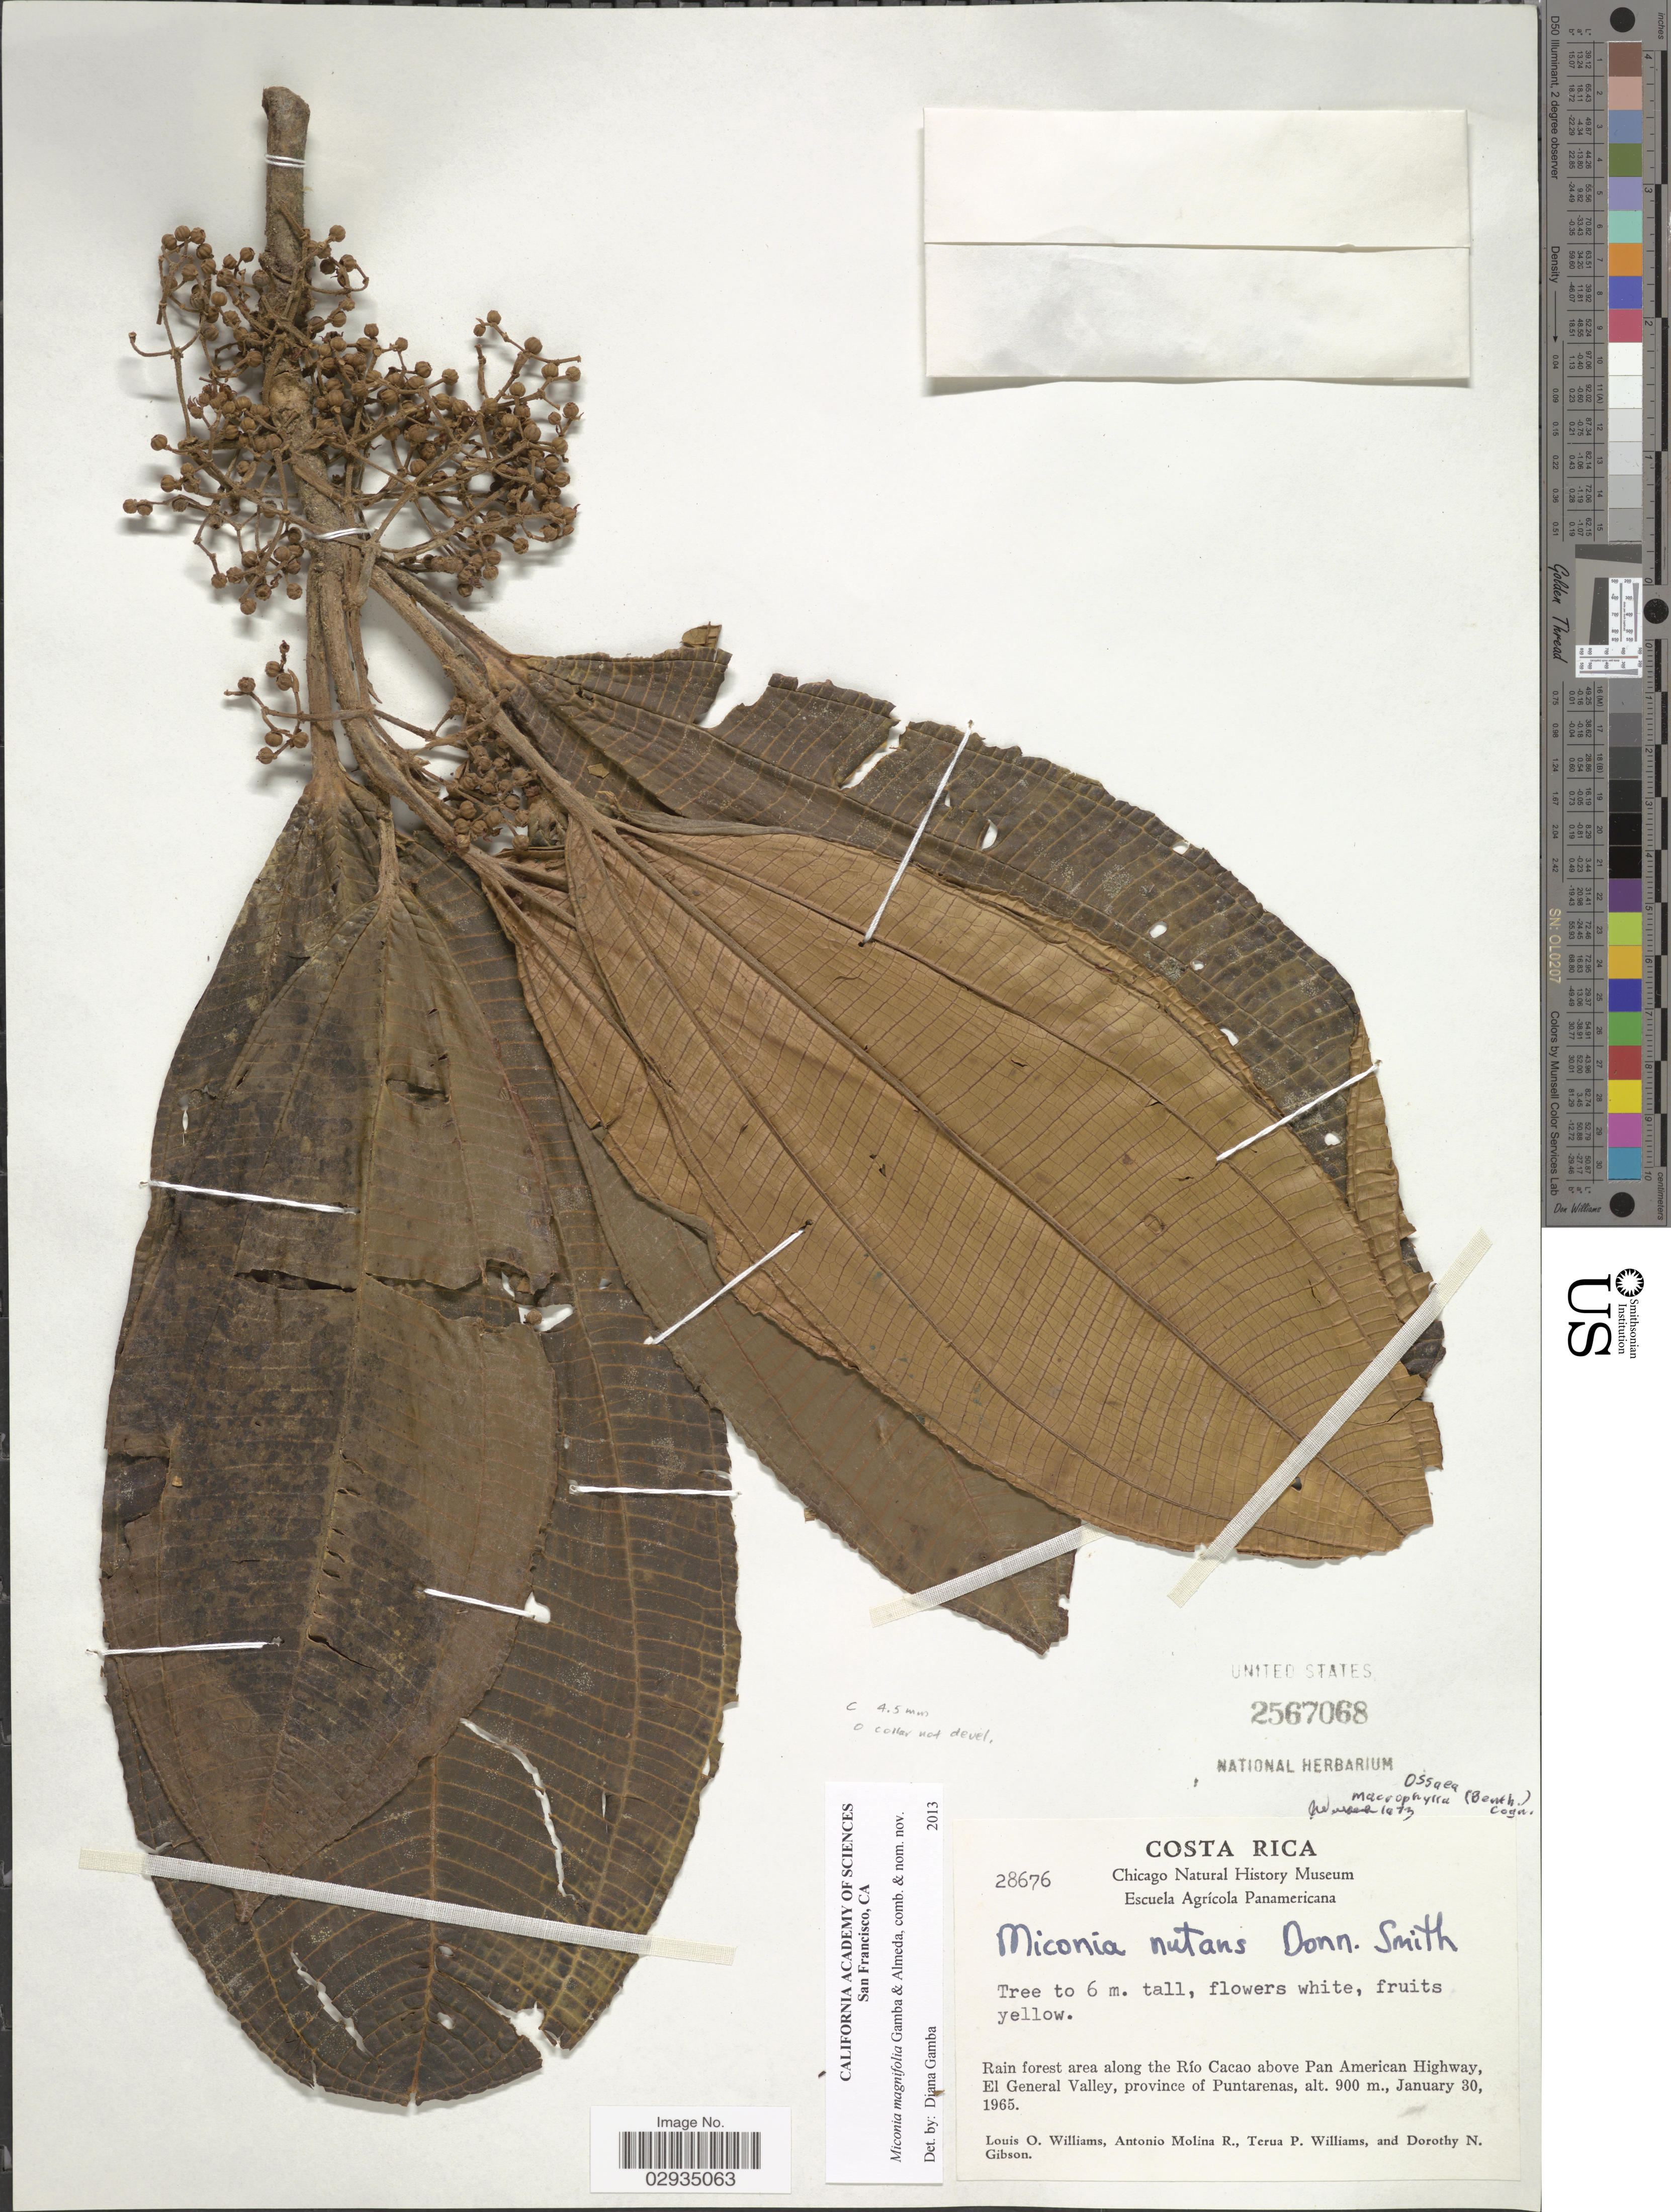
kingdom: Plantae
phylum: Tracheophyta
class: Magnoliopsida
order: Myrtales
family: Melastomataceae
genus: Miconia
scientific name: Miconia magnifolia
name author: Gamba & Almeda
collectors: L. O. Williams, A. Molina R., T. Williams & D. N. Gibson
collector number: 28676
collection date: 1965-01-30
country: Costa Rica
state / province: Puntarenas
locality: Rain forest area along the Río Cacao above Pan American Highway, El General Valley, province of Puntarenas.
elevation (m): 900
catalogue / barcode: US 2567068